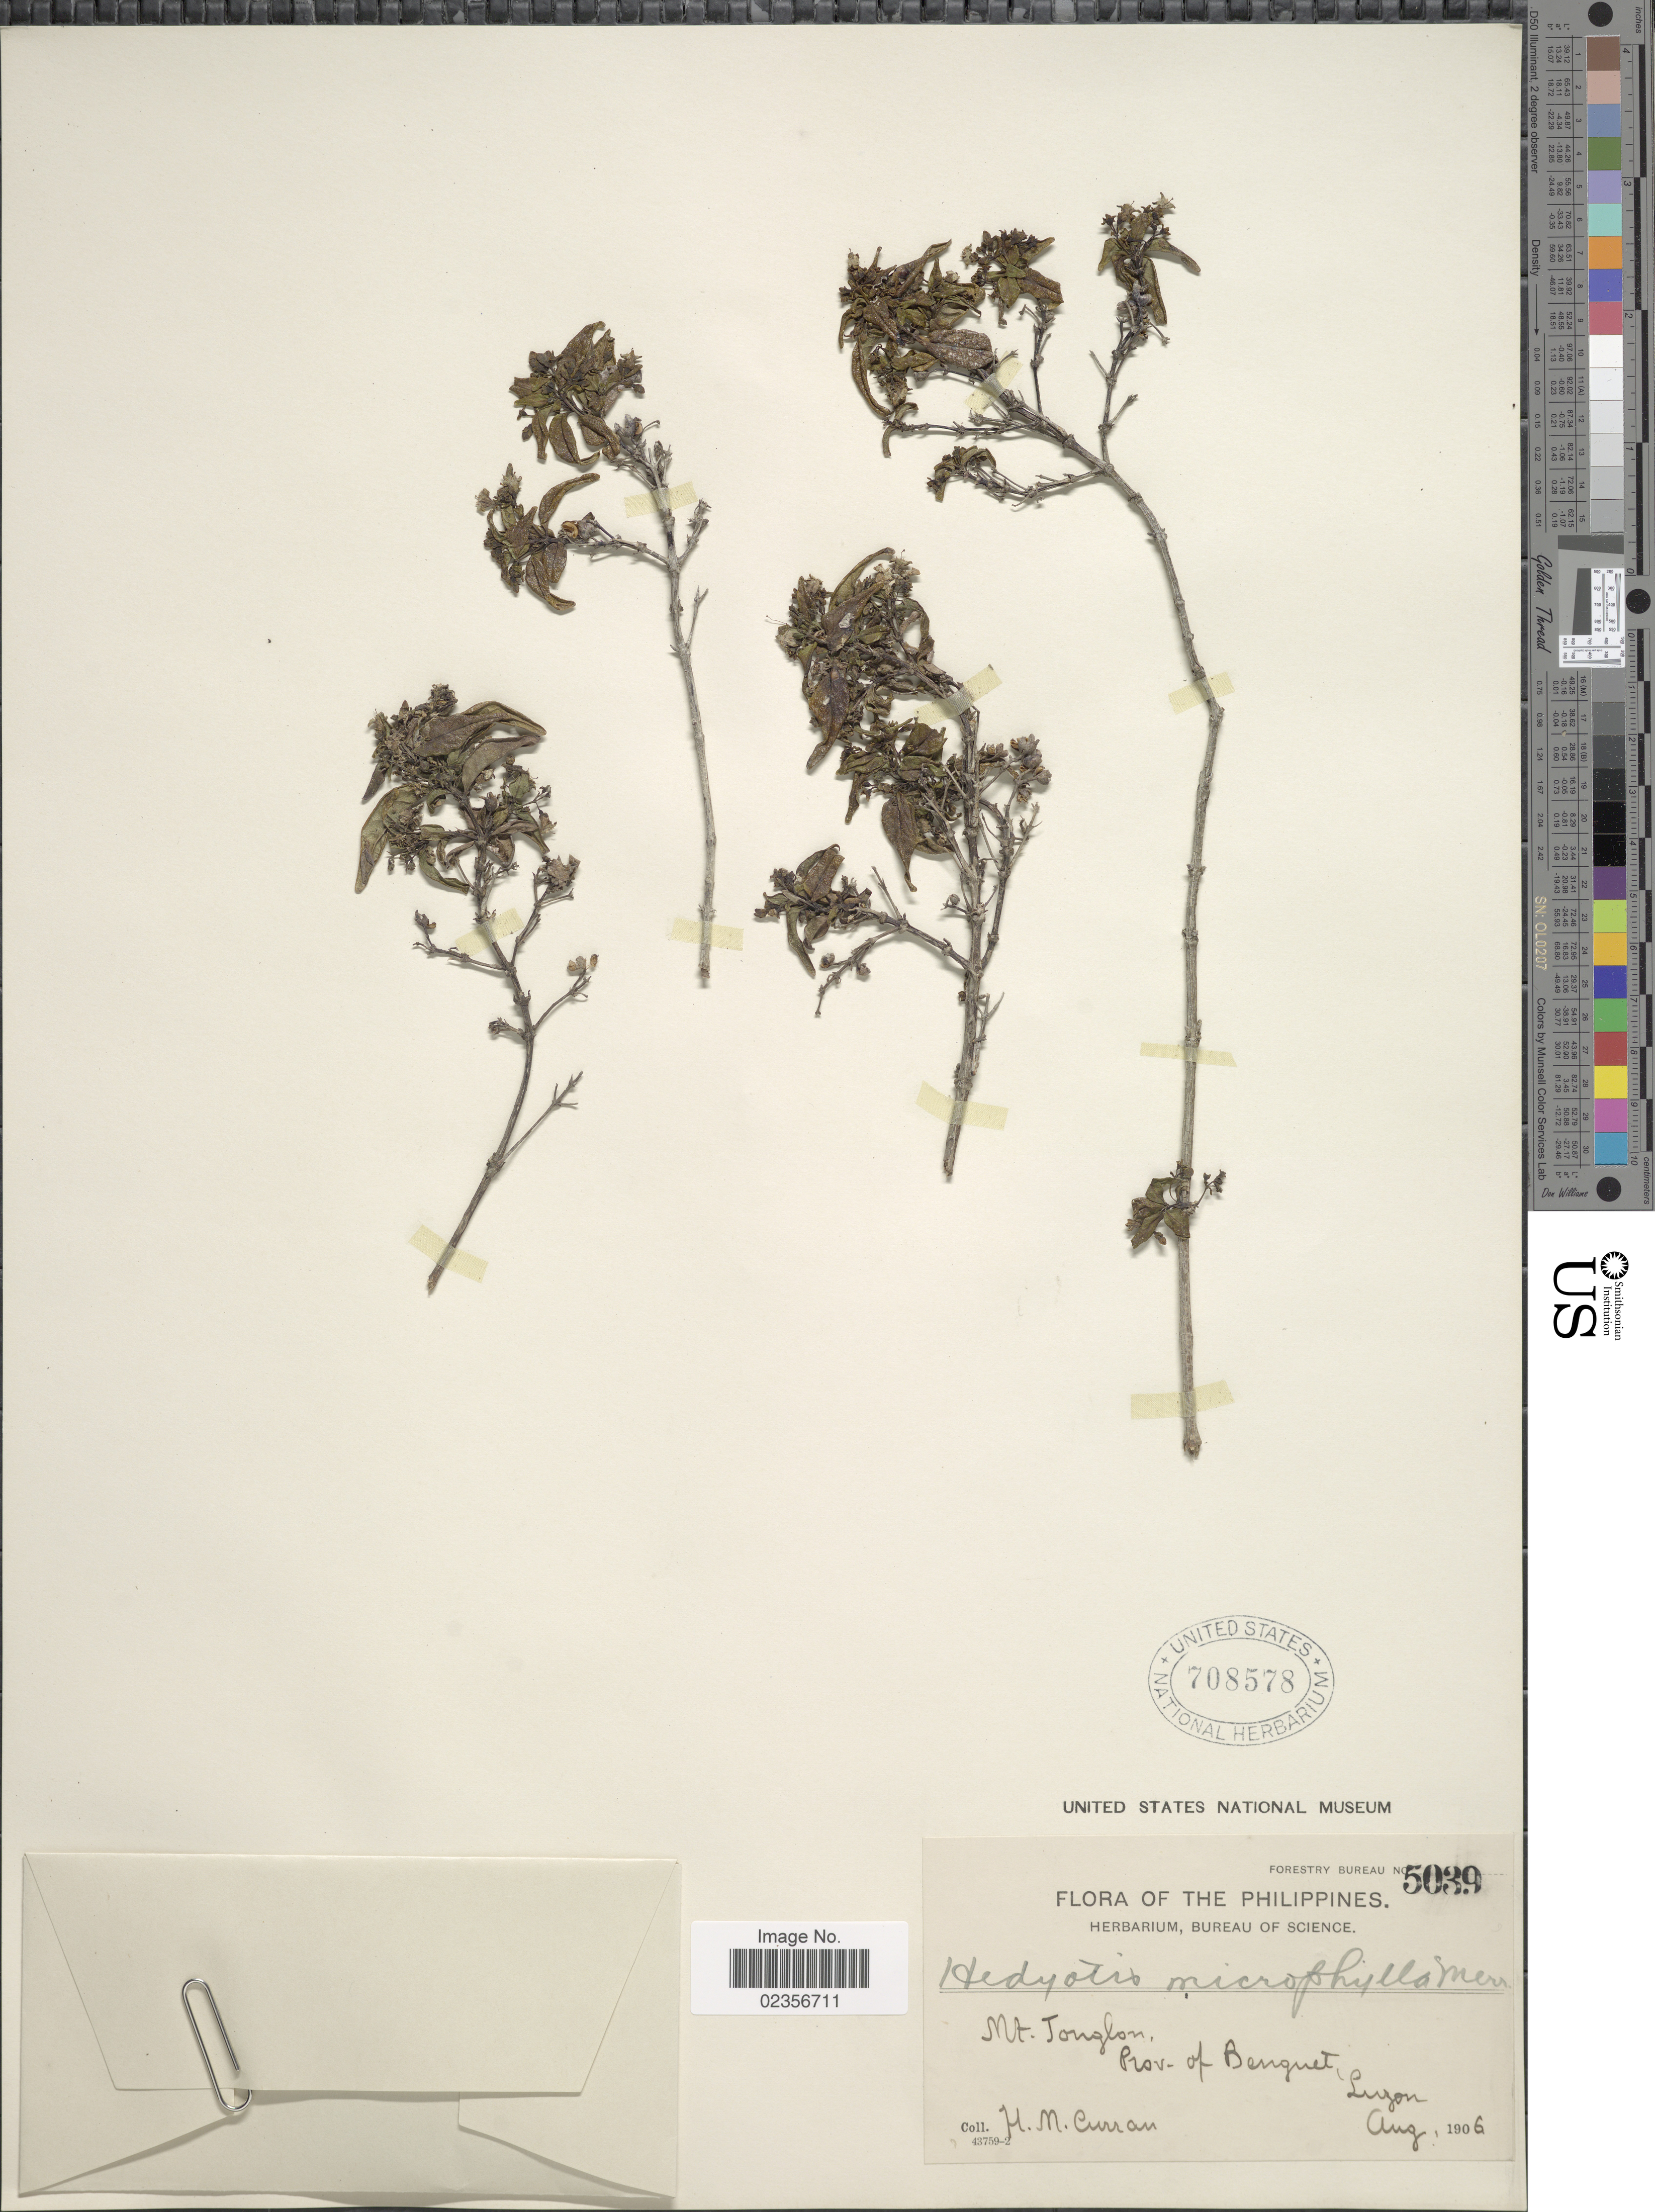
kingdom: Plantae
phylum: Tracheophyta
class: Magnoliopsida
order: Gentianales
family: Rubiaceae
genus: Hedyotis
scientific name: Hedyotis microphylla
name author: Merr.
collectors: H. M. Curran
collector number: Forestry Bureau 5039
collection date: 1906-08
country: Philippines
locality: Mt. Tonglon, Prov. of Benguet, Luzon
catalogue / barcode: US 708578